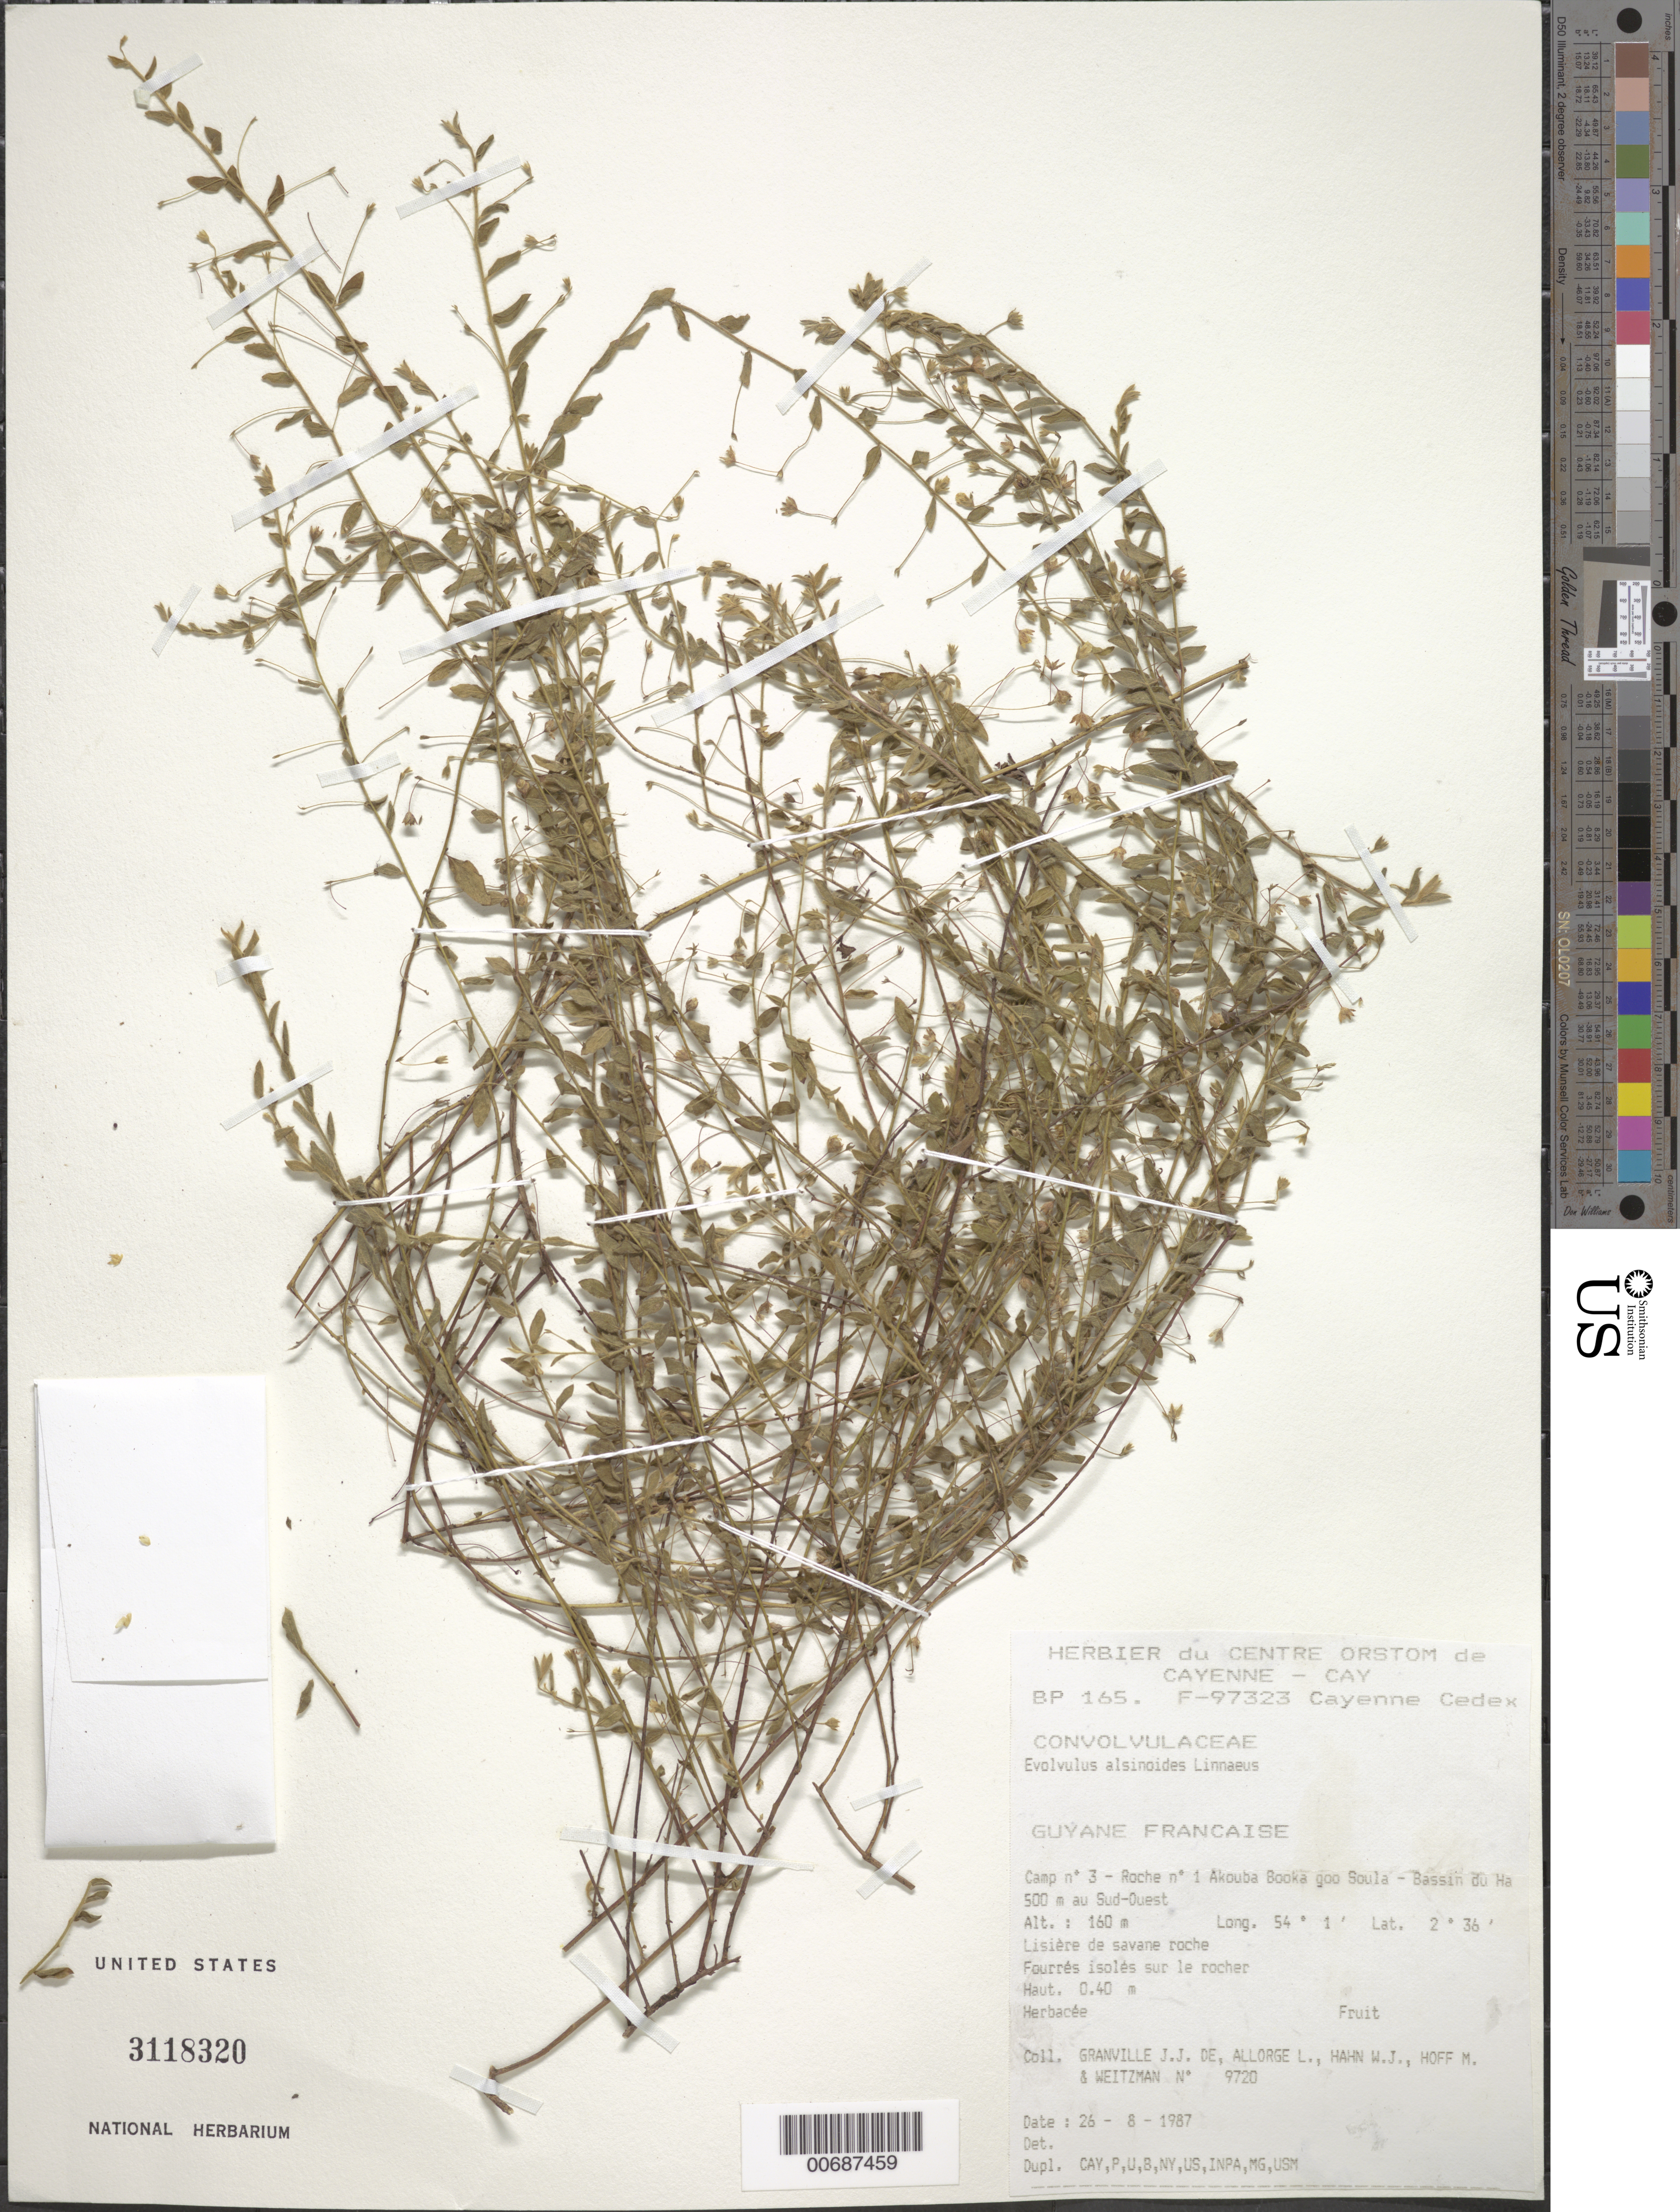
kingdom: Plantae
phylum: Tracheophyta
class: Magnoliopsida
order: Solanales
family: Convolvulaceae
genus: Evolvulus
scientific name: Evolvulus alsinoides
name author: (L.) L.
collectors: J.-J. de Granville, L. Allorge, W. J. Hahn, M. Hoff & A. L. Weitzman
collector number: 9720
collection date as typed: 26-Aug-87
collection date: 1987-08-26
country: French Guiana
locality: Akouba Booka goo Soula, Camp #3, Roche no. 1, Bassin du Haut-Marouini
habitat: Lisière de savane roche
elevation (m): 160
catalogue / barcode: US 3118320